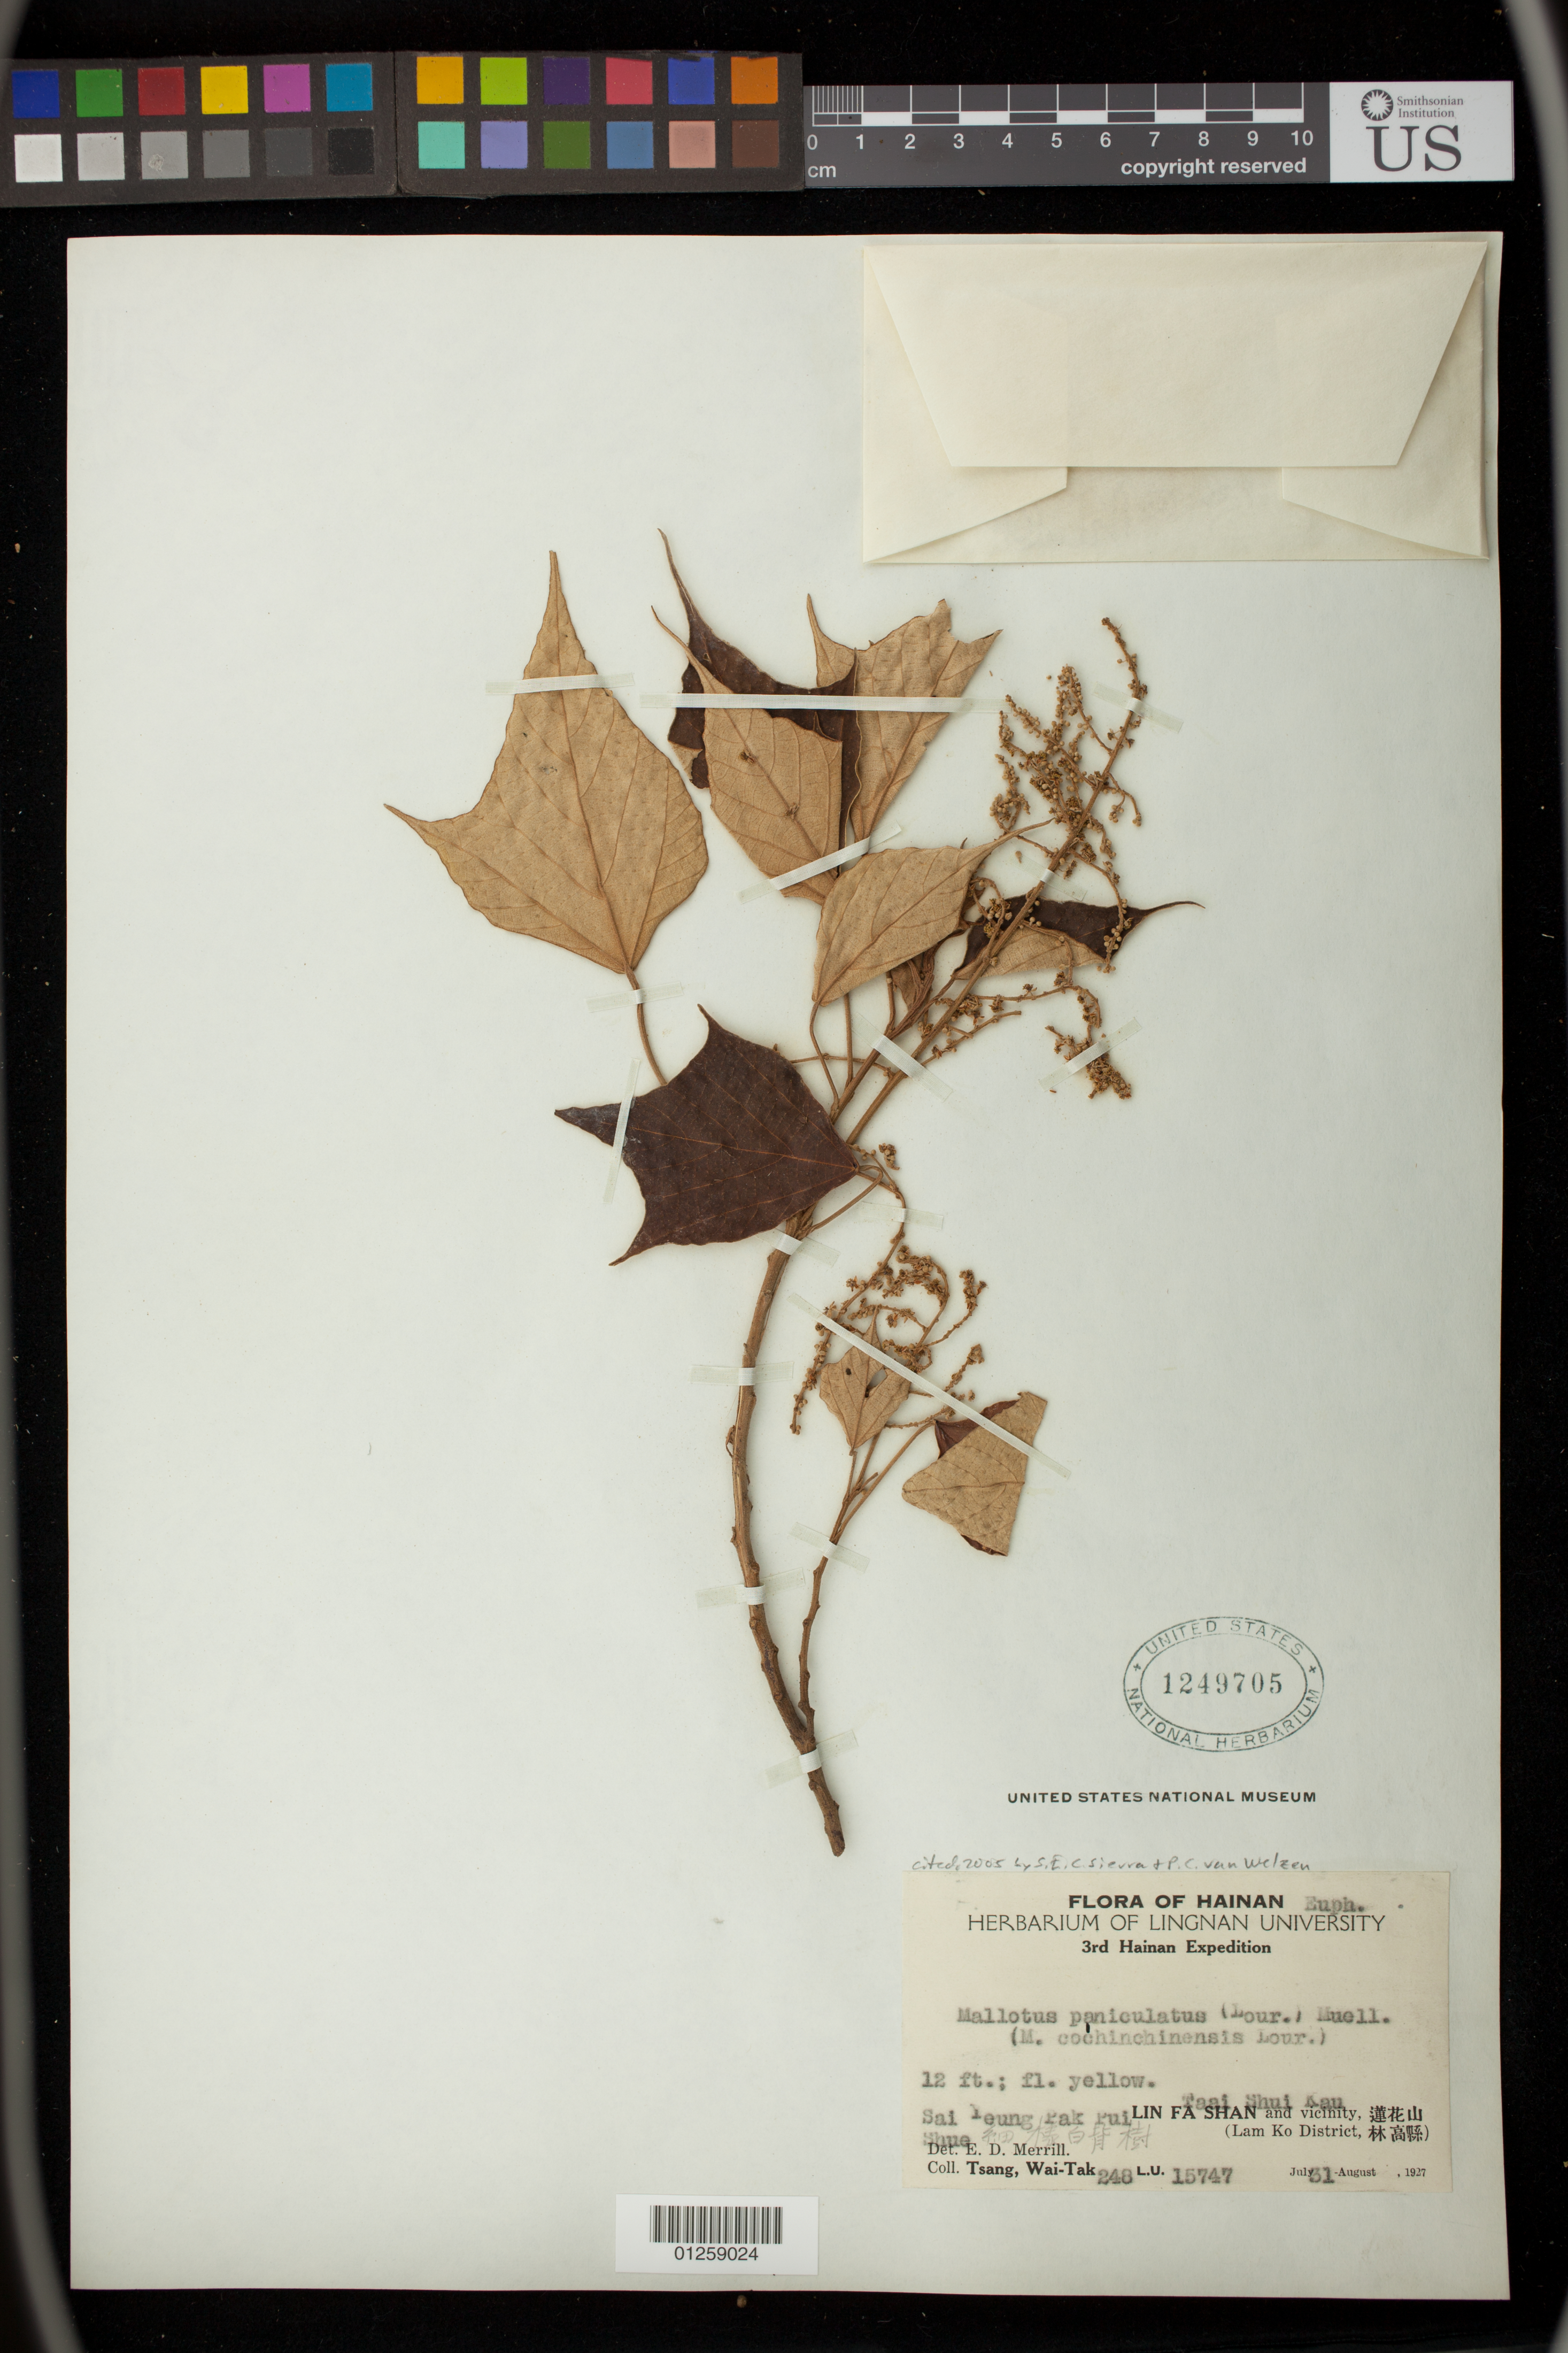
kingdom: Plantae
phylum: Tracheophyta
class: Magnoliopsida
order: Malpighiales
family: Euphorbiaceae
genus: Mallotus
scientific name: Mallotus paniculatus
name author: (Lam.) Müll. Arg.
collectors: W. T. Tsang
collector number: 248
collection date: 1927-07-31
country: China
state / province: Hainan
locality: LIN FA SHAN and vicinity,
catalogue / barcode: US 1249705